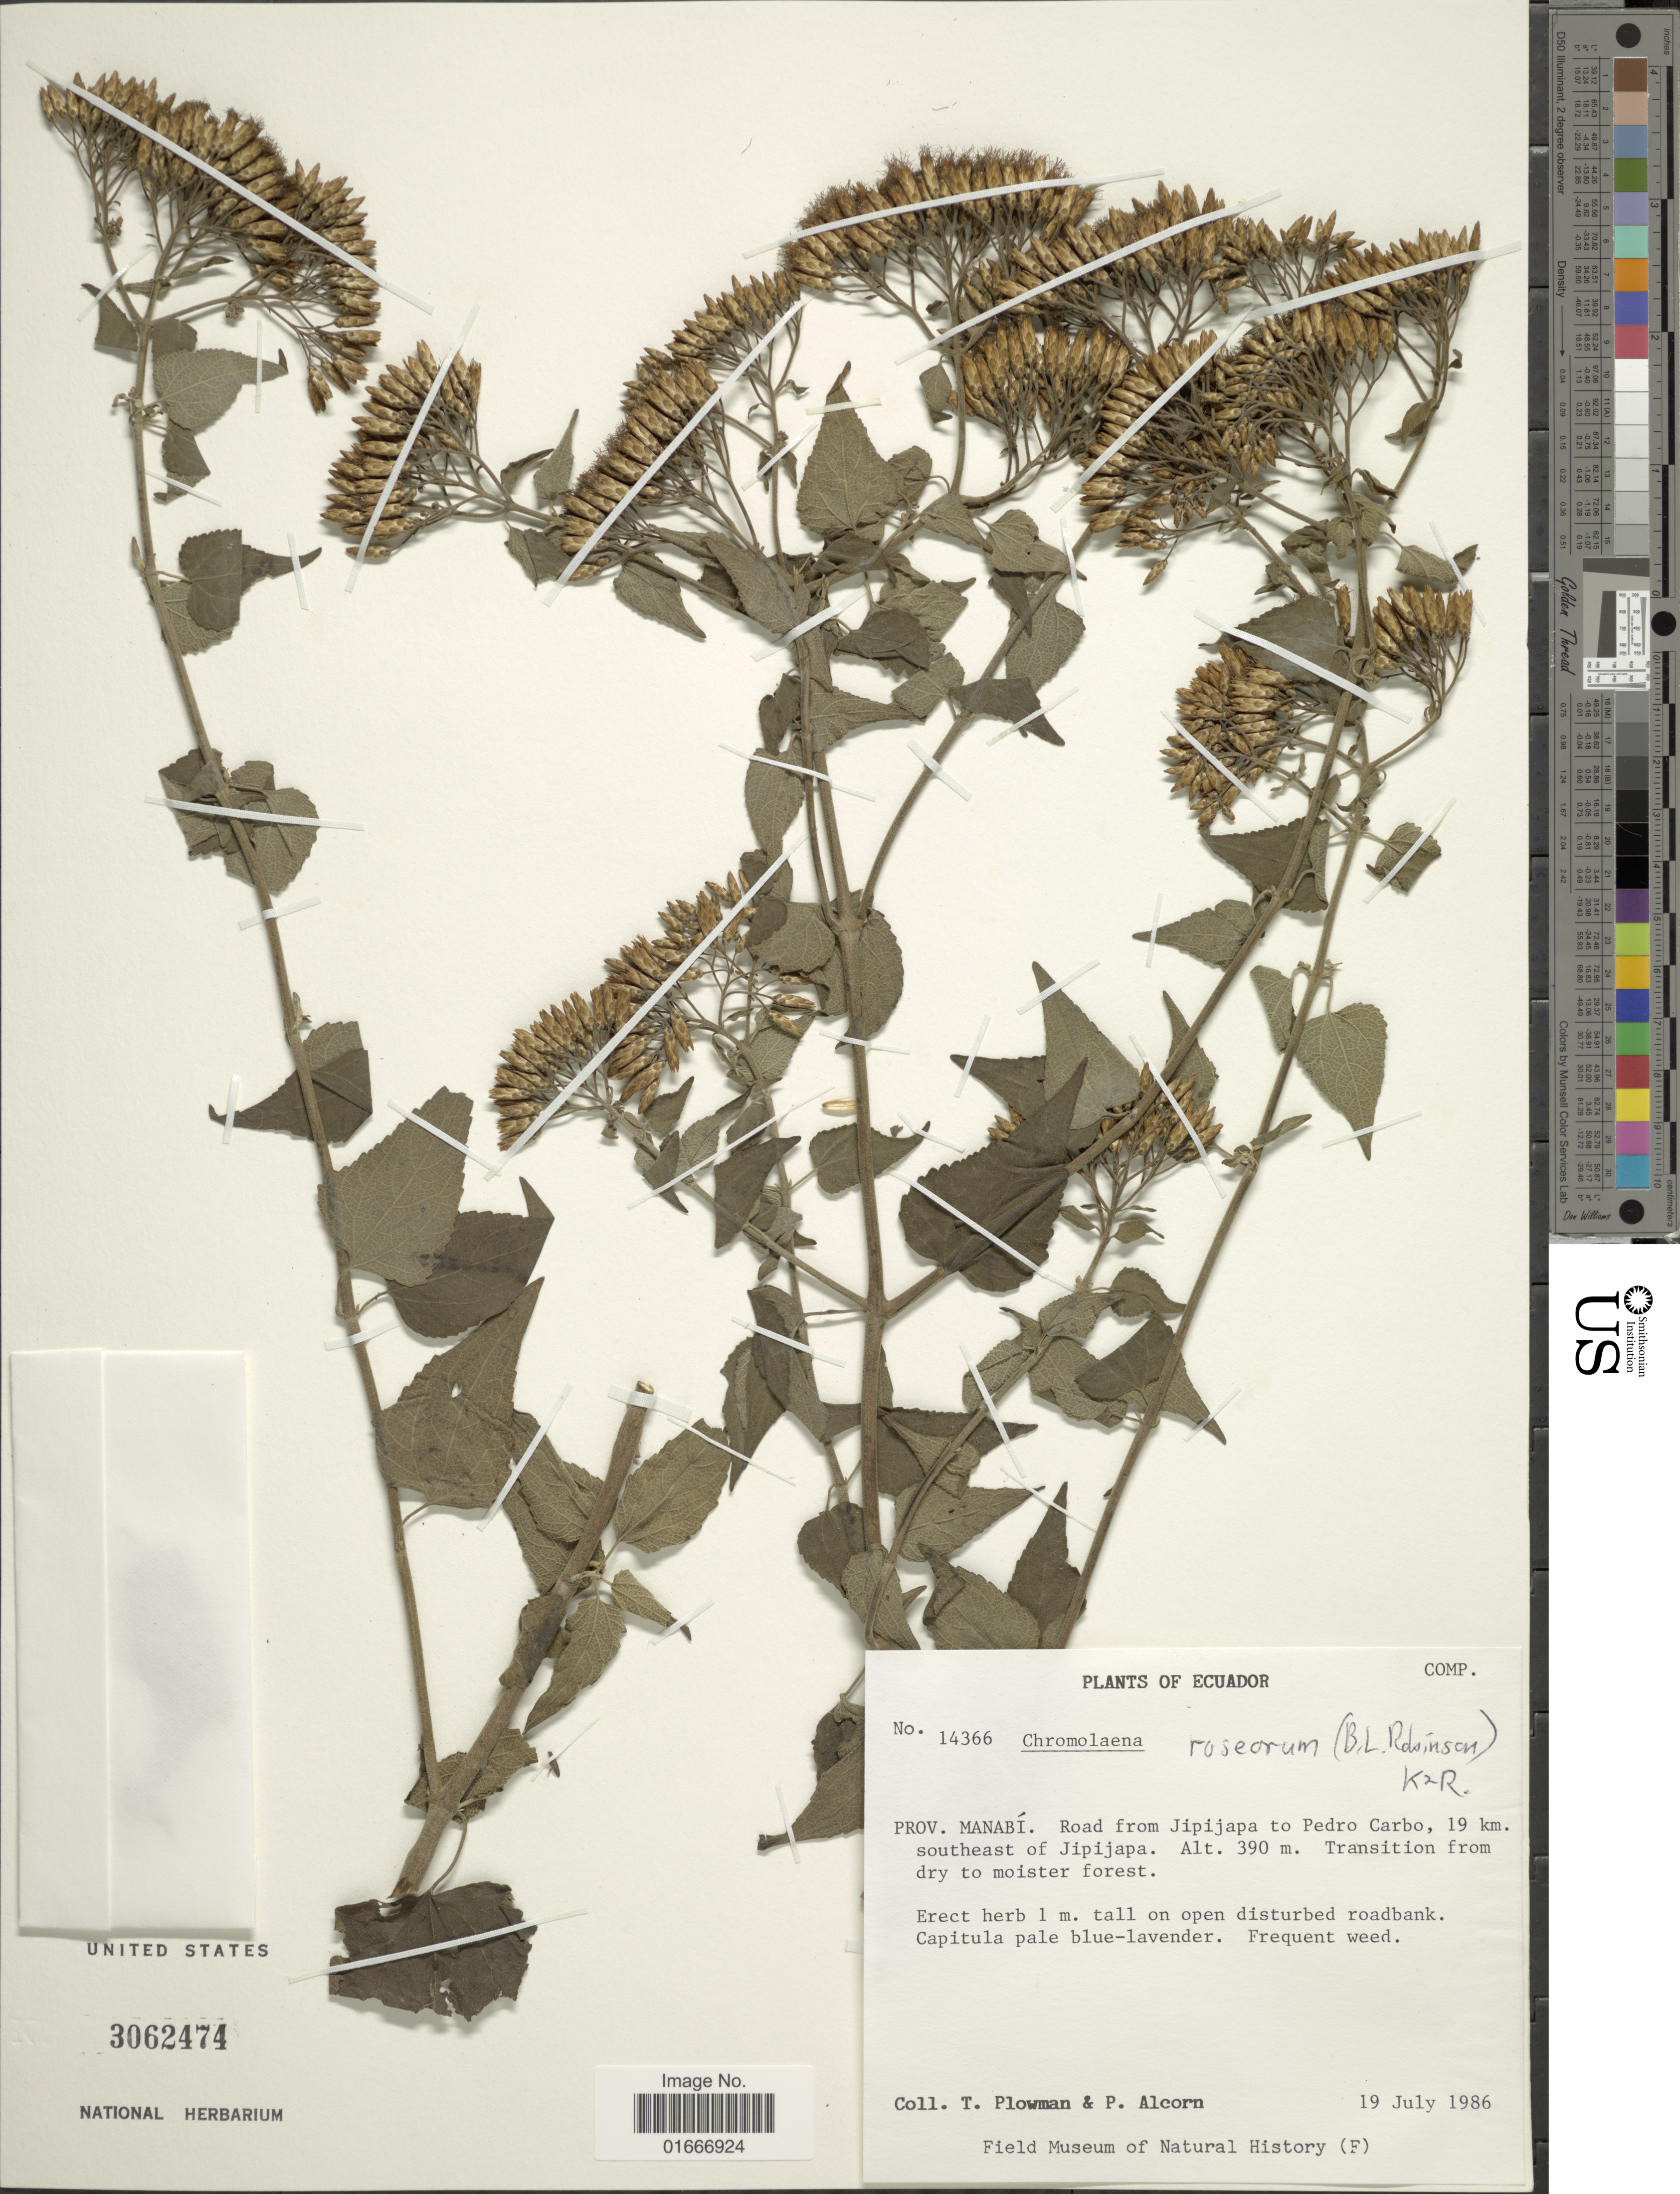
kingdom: Plantae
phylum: Tracheophyta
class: Magnoliopsida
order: Asterales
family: Asteraceae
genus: Chromolaena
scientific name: Chromolaena roseorum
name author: (B.L. Rob.) R.M. King & H. Rob.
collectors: T. Plowman & P. Alcorn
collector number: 14366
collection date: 1986-07-19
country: Ecuador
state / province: Manabí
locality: Ecuador. Prov. Manabí. Road from Jipijapa to Pedro Carbo, 19 km. southeast of Jipijapa/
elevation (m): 390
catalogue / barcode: US 3062474